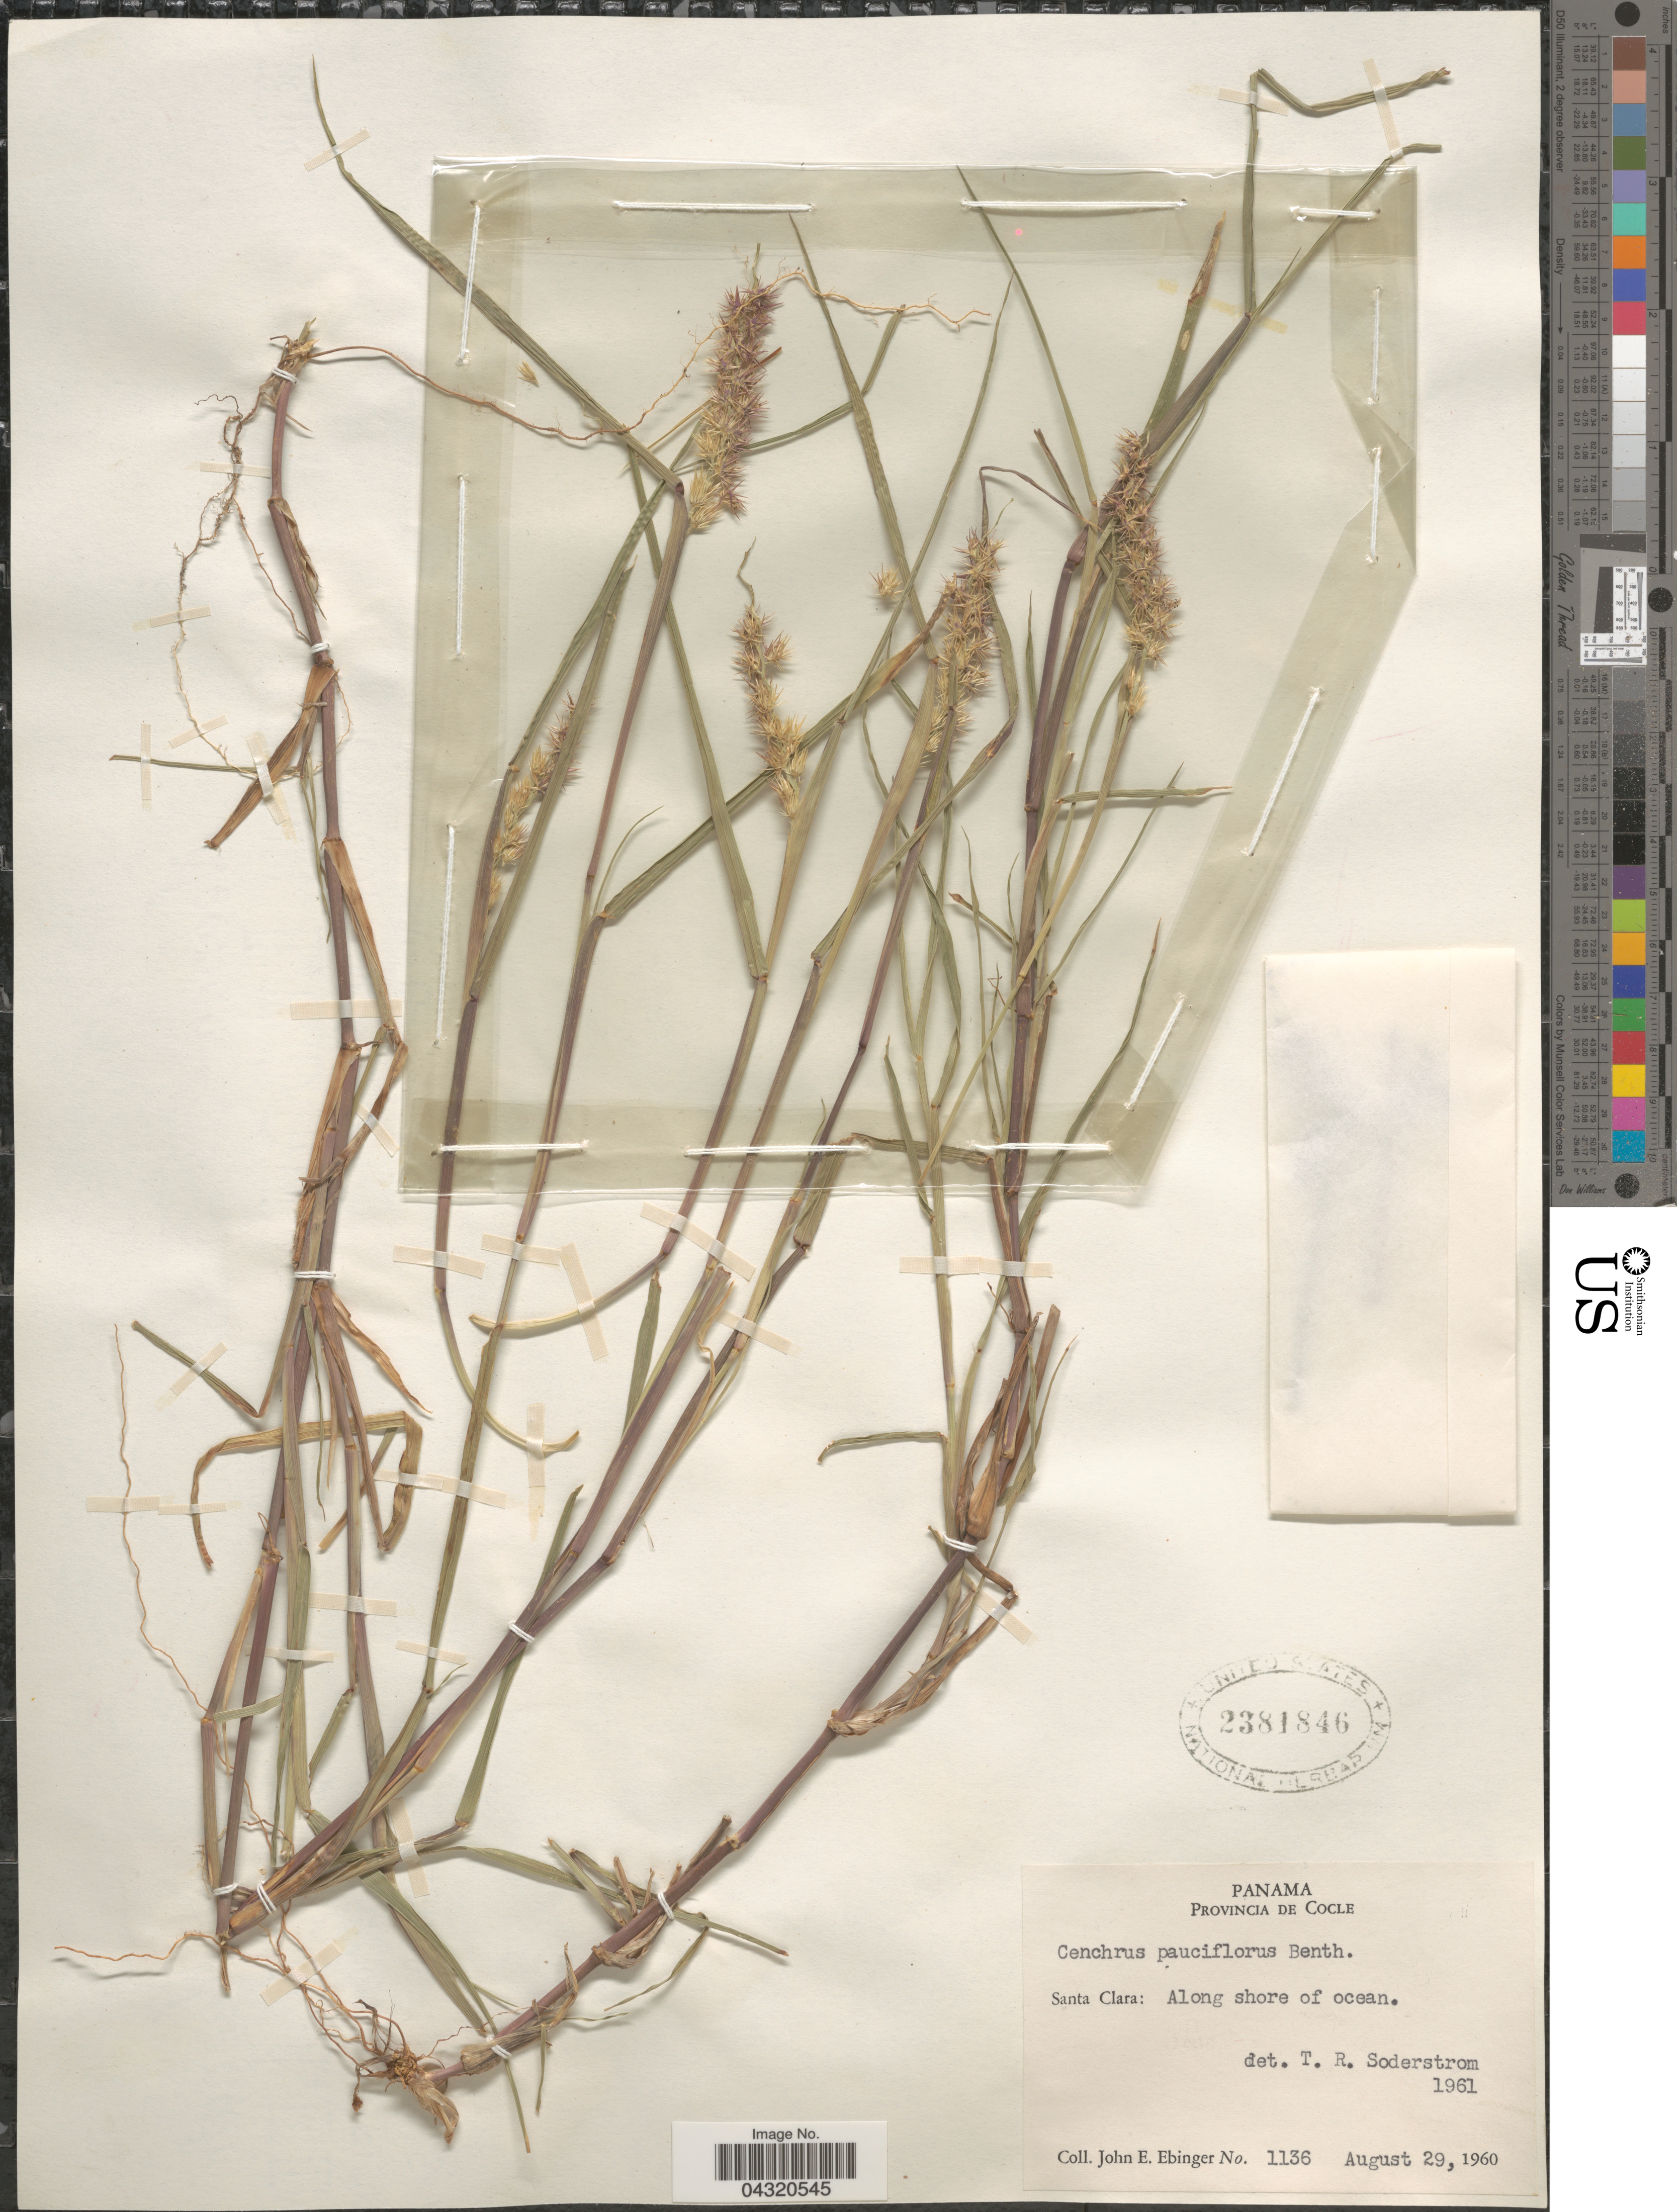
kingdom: Plantae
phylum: Tracheophyta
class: Liliopsida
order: Poales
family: Poaceae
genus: Cenchrus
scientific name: Cenchrus echinatus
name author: L.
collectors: J. Ebinger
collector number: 1136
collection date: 1960-08-29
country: Panama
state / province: Cocle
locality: Santa Clara: Along shore of ocean.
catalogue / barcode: US 2381846